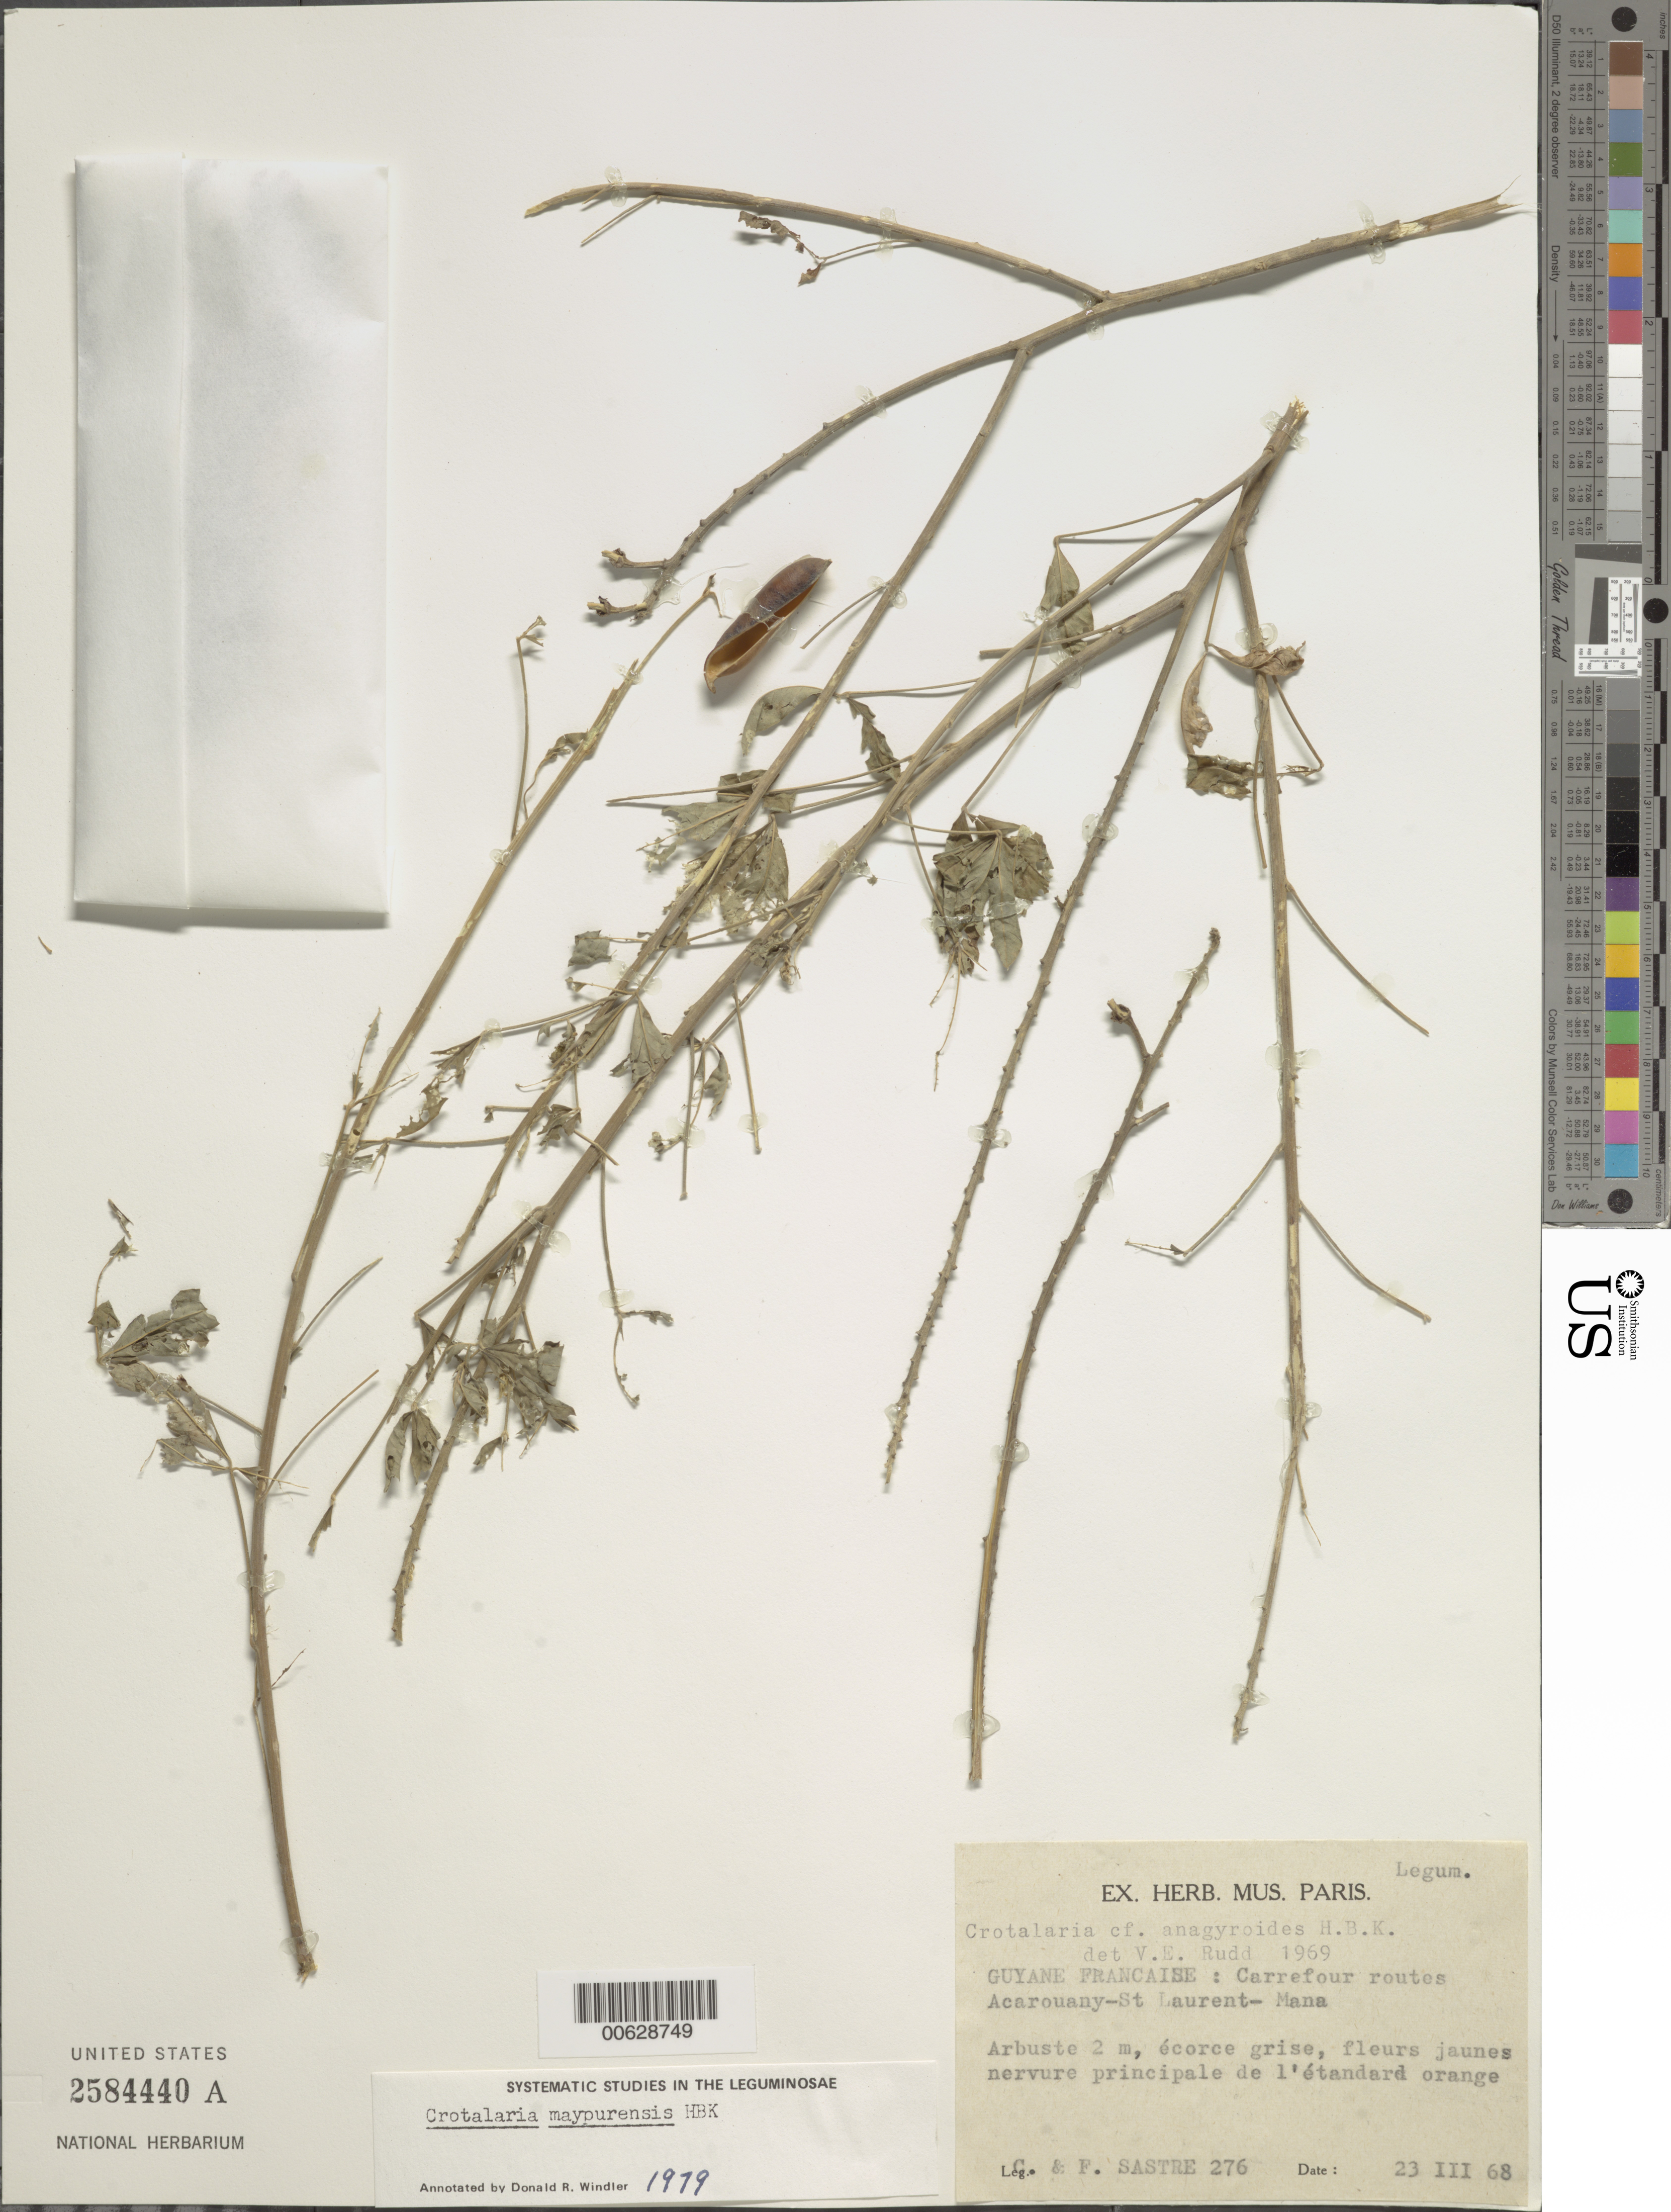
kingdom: Plantae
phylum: Tracheophyta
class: Magnoliopsida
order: Fabales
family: Fabaceae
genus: Crotalaria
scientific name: Crotalaria maypurensis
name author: Kunth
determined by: Windler, D. R.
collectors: C. H. L. Sastre & F. Sastre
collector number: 276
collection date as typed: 23-Mar-68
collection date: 1968-03-23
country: French Guiana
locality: Acarouany-St. Laurent-Mana Route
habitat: Carefour routes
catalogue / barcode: US 2584440A